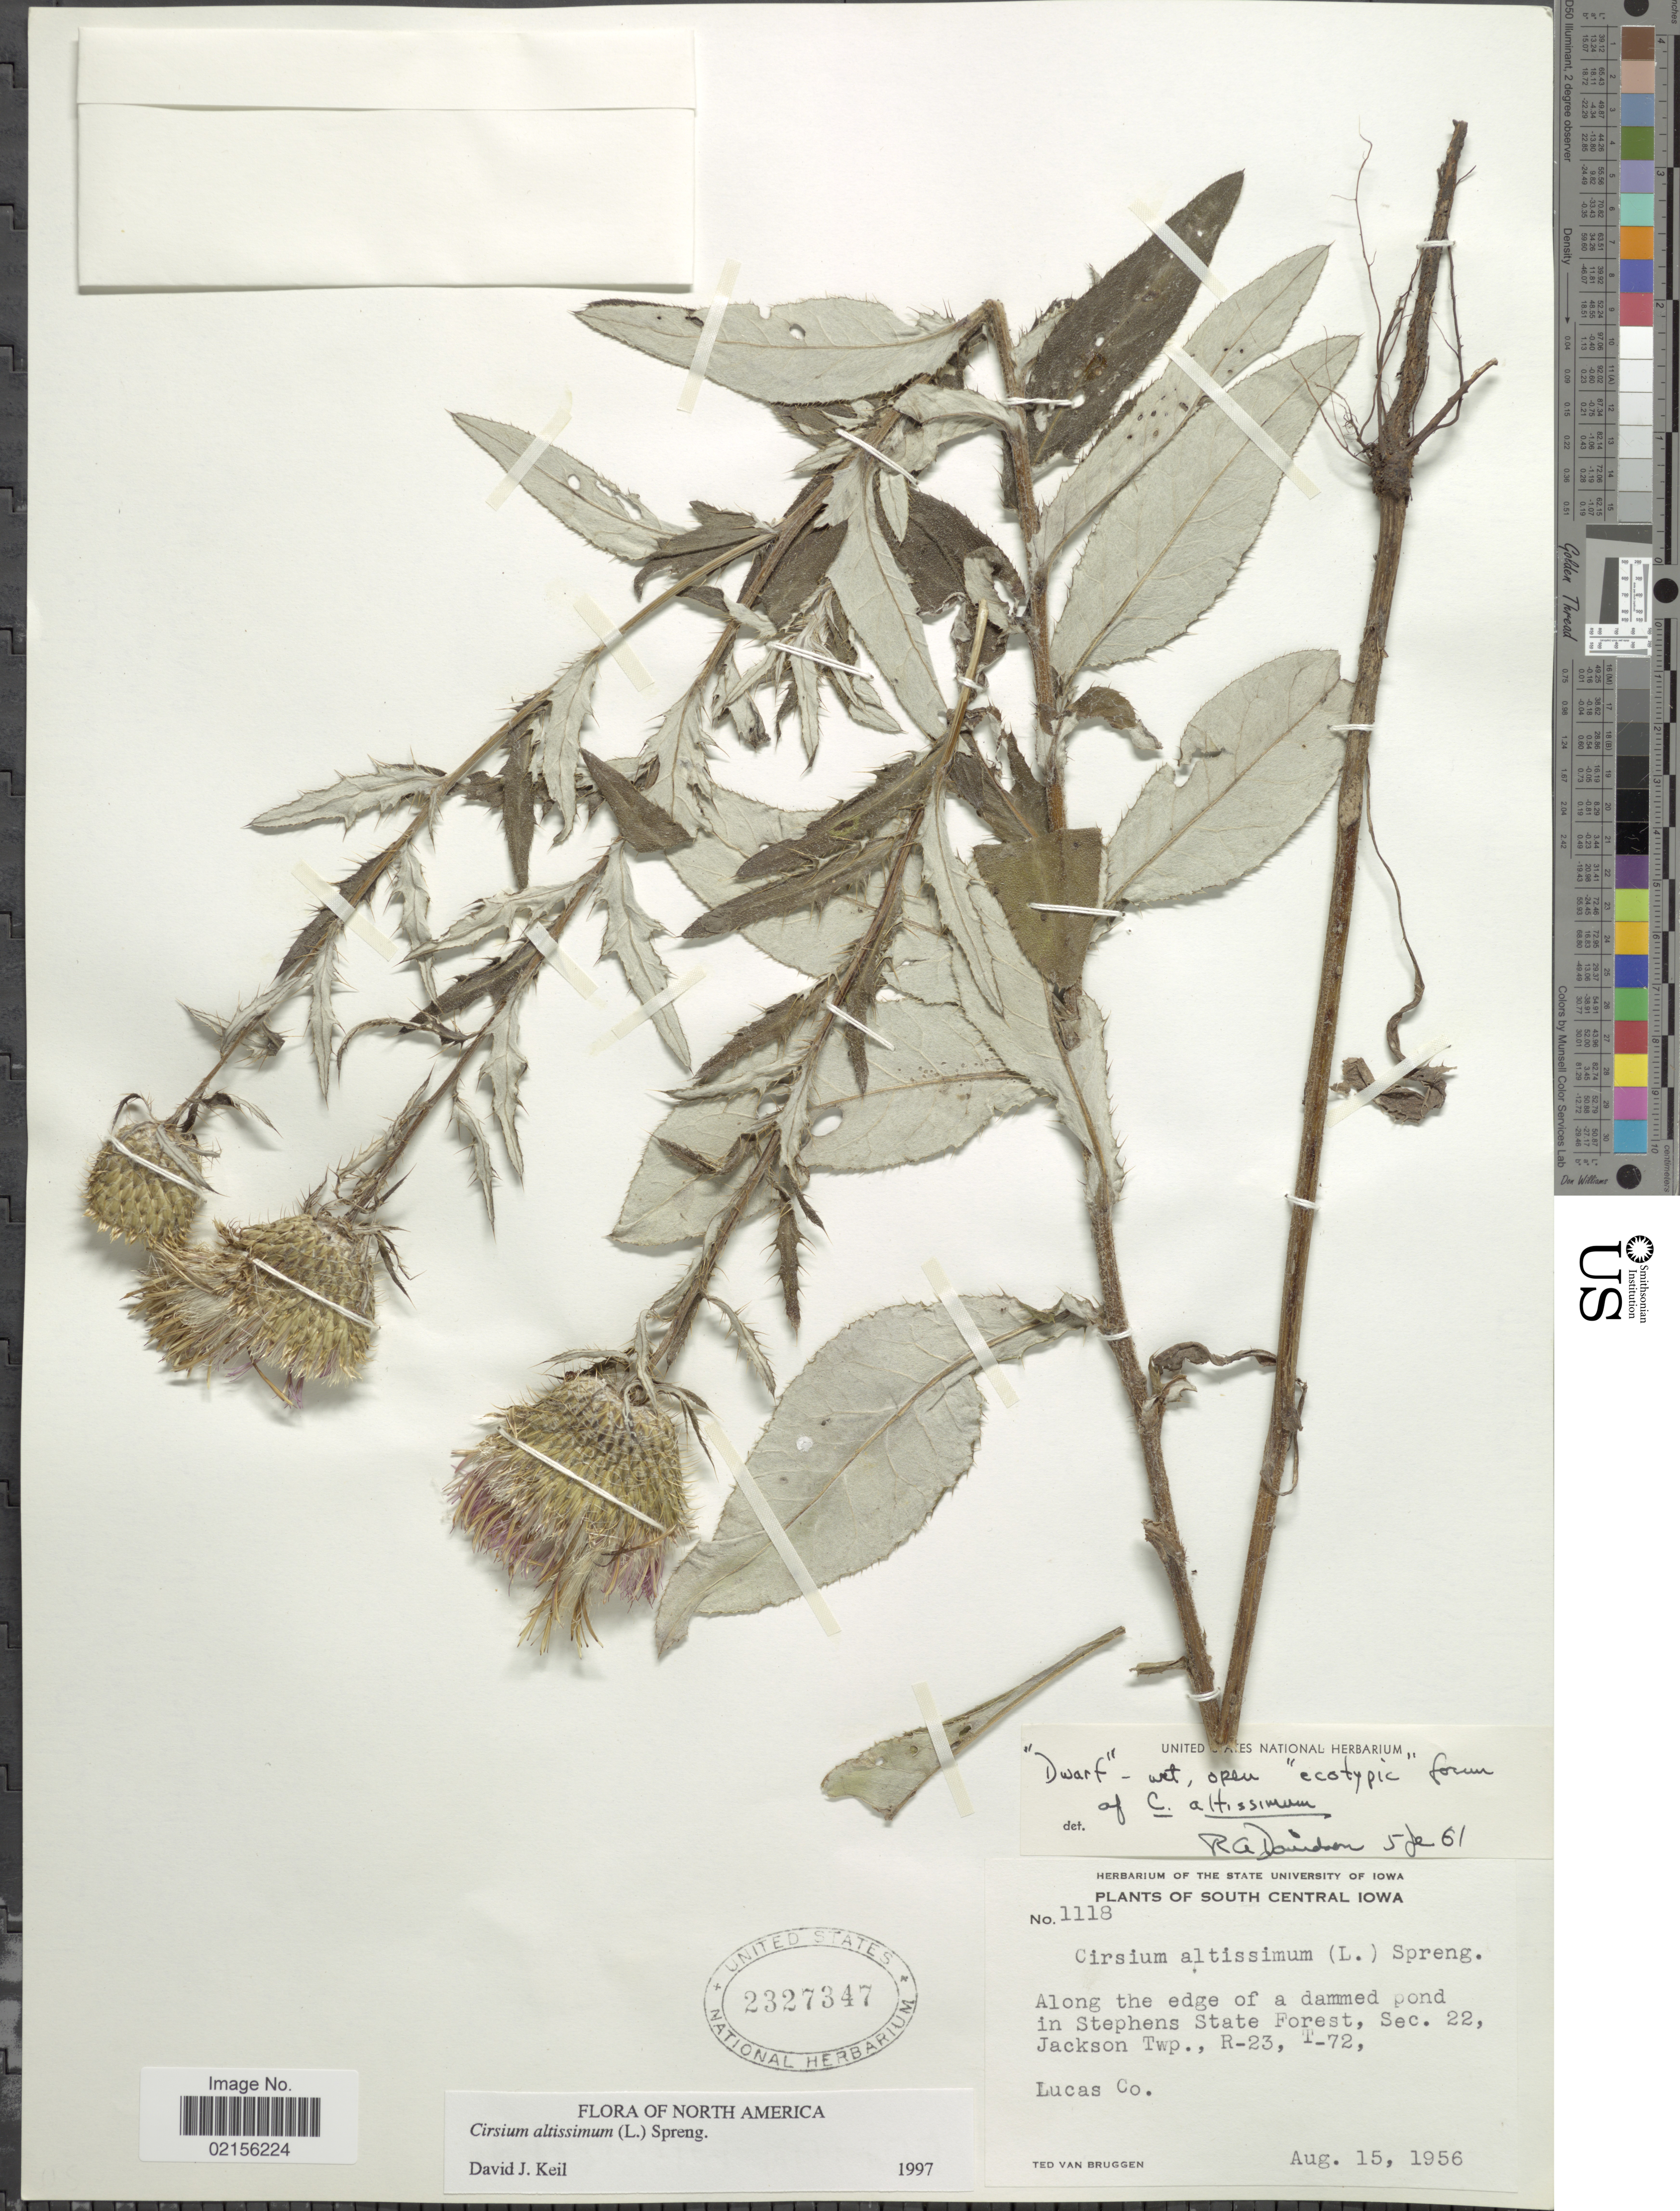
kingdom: Plantae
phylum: Tracheophyta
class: Magnoliopsida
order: Asterales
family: Asteraceae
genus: Cirsium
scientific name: Cirsium altissimum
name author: (L.) Spreng.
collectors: T. van Bruggen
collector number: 1118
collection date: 1956-08-15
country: United States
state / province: Iowa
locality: South Central Iowa, Along the edge of a dammed pond in Stephens State Forest, Sec. 22, Jackson Twp., R-23, T-72, Lucas Co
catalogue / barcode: US 2327347